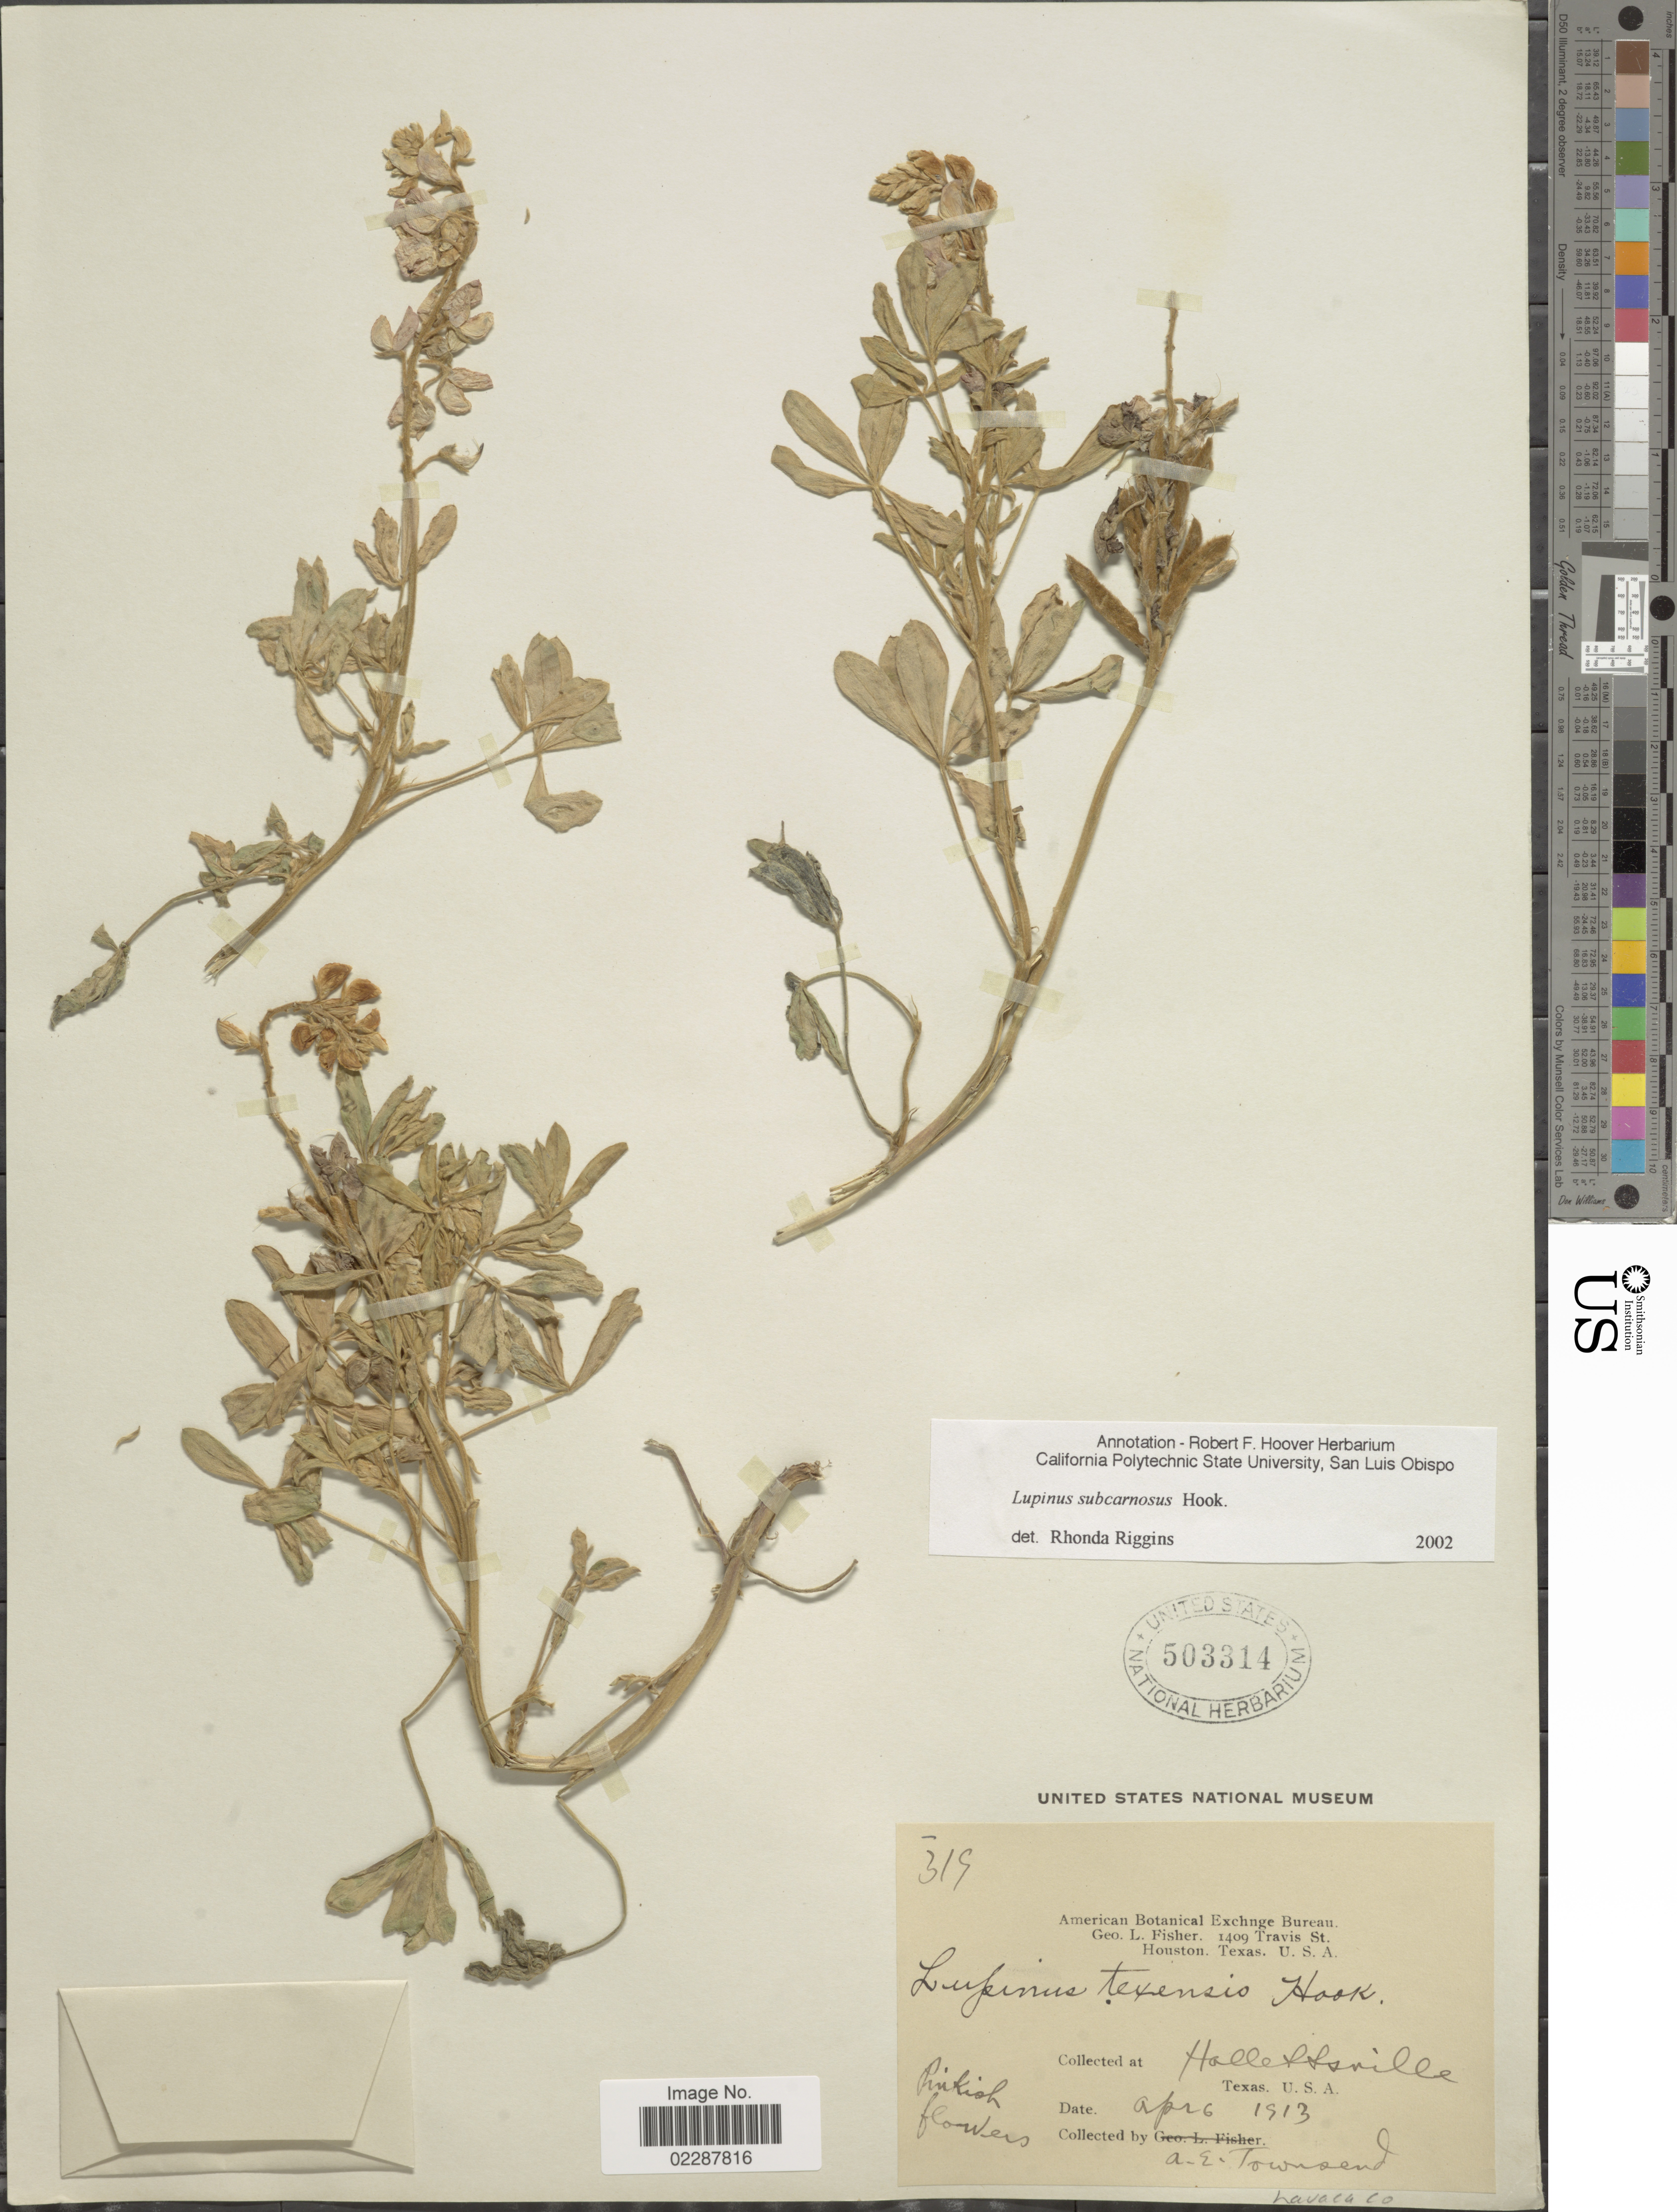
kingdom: Plantae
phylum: Tracheophyta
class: Magnoliopsida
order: Fabales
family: Fabaceae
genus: Lupinus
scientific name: Lupinus subcarnosus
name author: Hook.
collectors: A. Townsend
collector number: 319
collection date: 1913-04-06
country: United States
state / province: Texas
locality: Hollettsville, Lavaca Co.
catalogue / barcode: US 503314